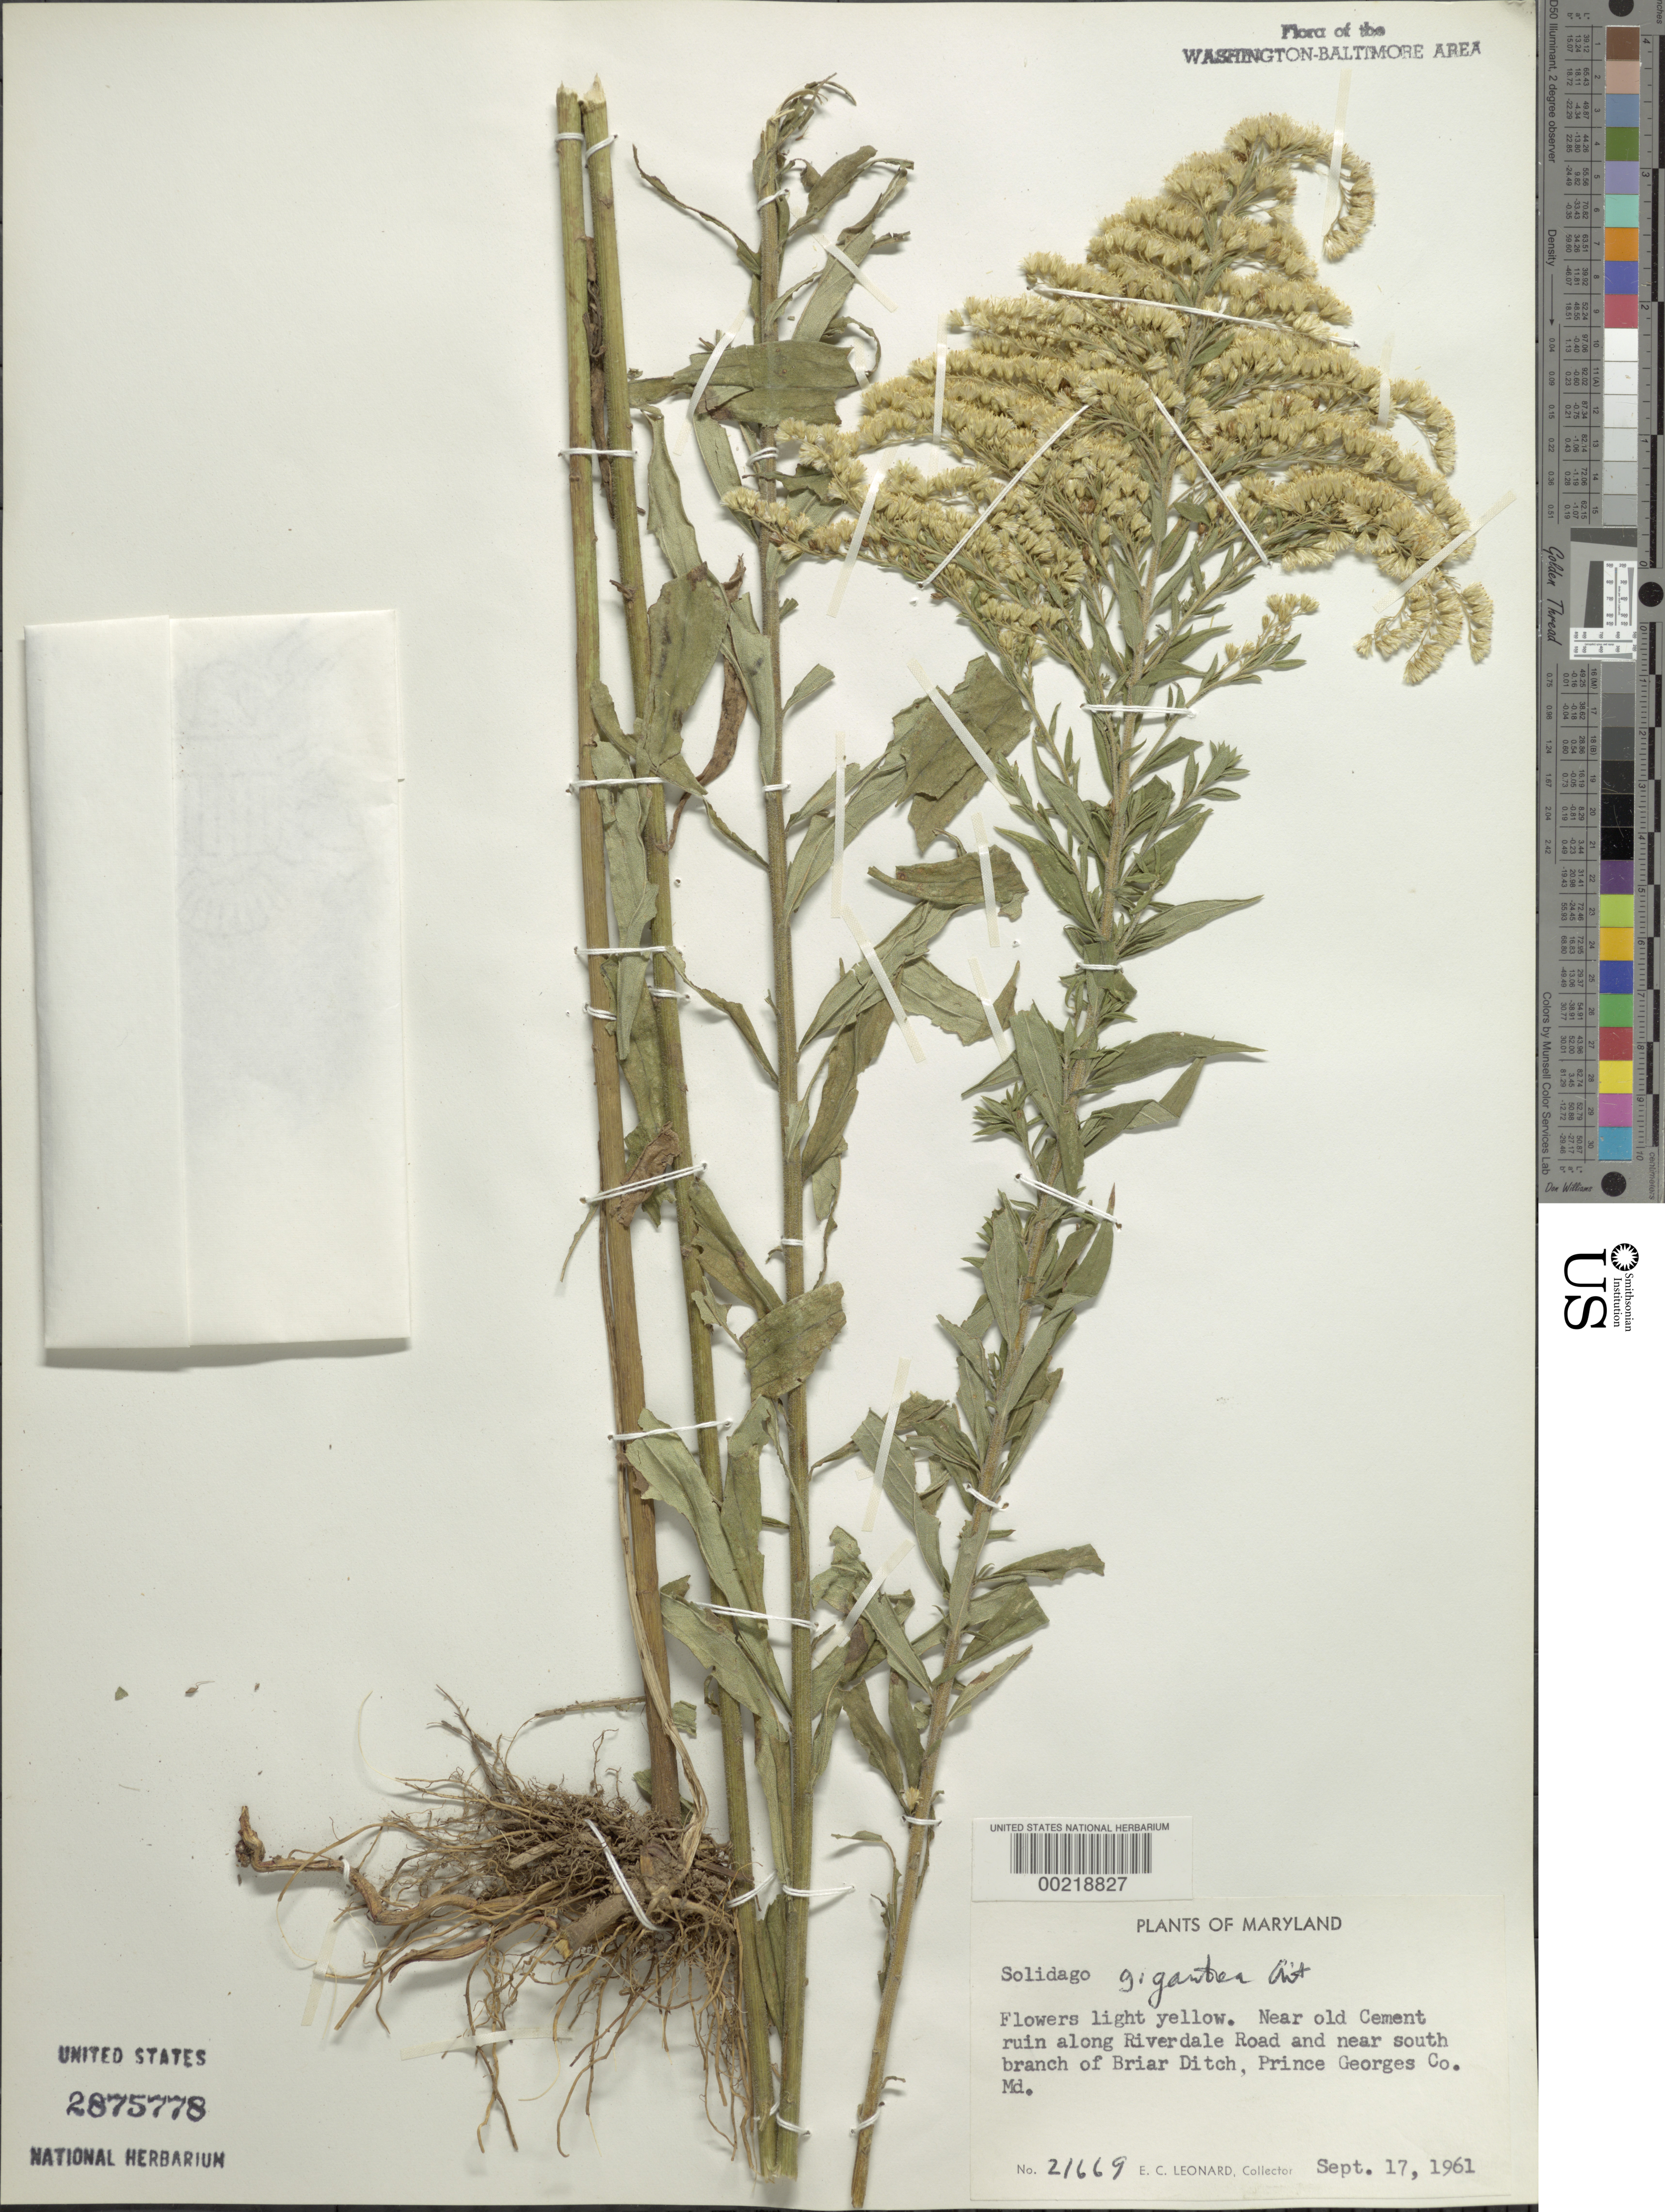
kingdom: Plantae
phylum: Tracheophyta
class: Magnoliopsida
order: Asterales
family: Asteraceae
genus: Solidago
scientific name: Solidago gigantea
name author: Aiton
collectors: E. C. Leonard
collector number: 21669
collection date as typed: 17 Sep 1961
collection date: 1961-09-17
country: United States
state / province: Maryland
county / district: Prince George's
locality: Riverdale Road near south branch of Briar Ditch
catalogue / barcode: US 2875778